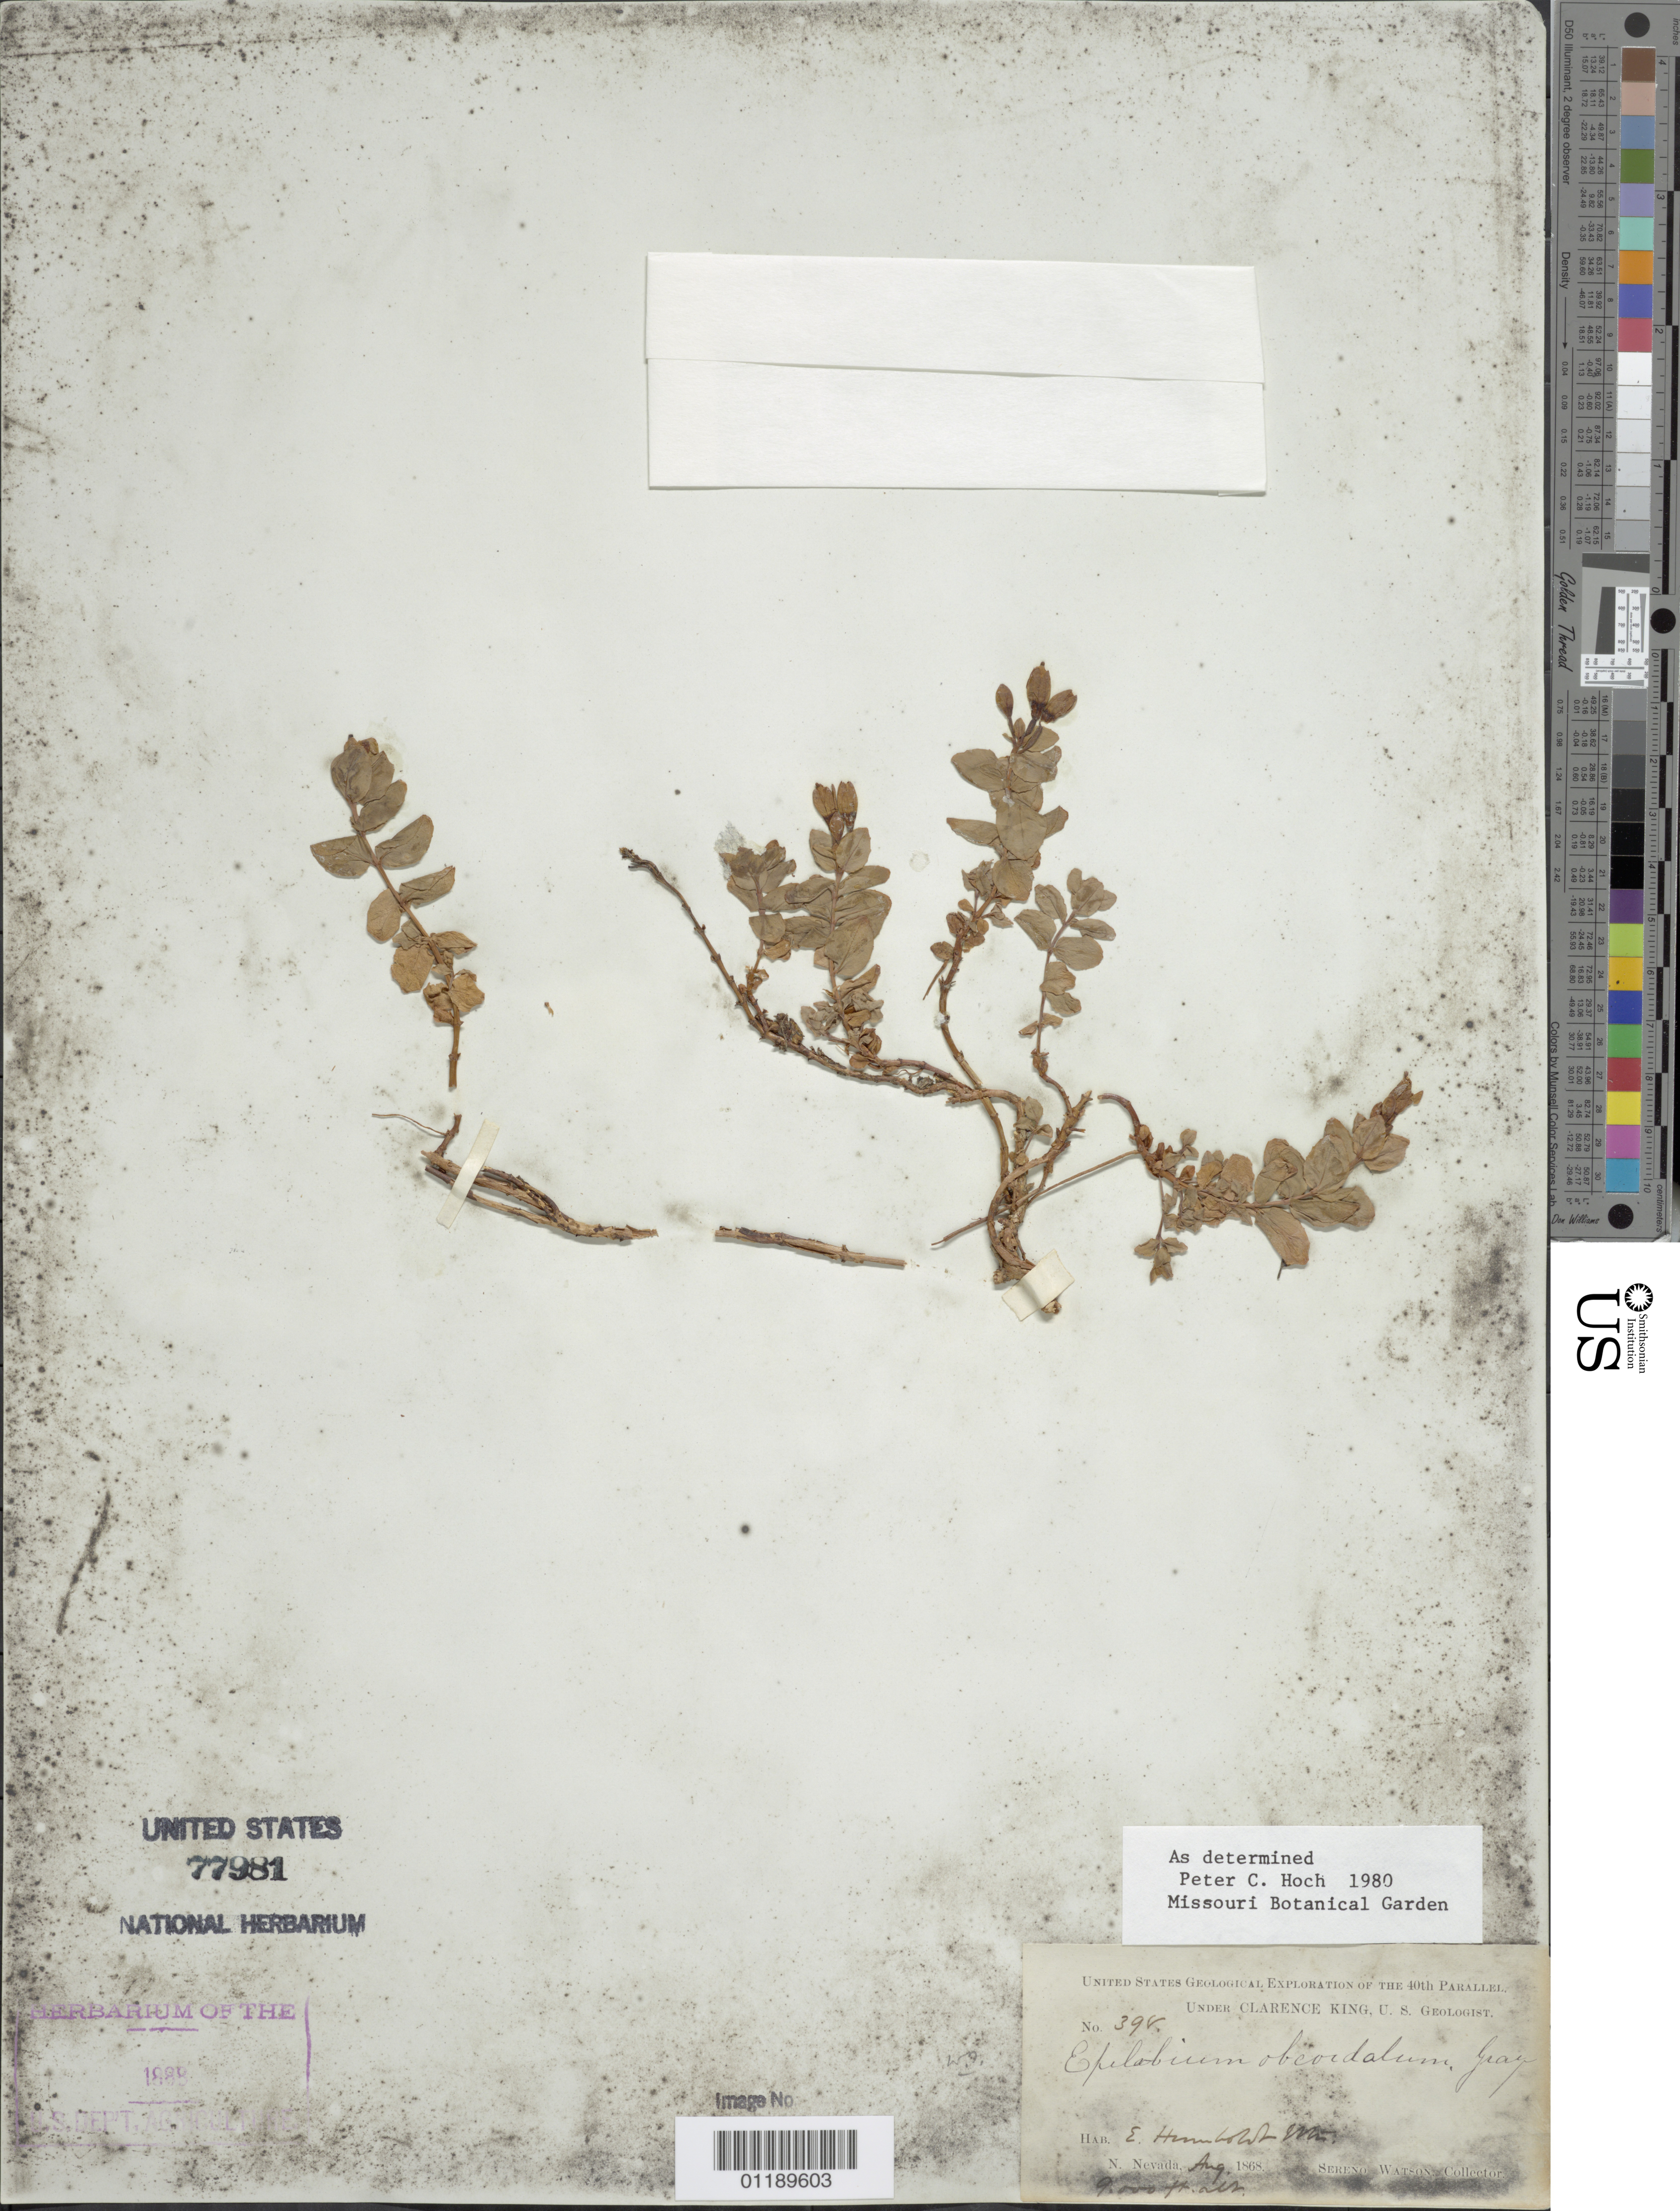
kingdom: Plantae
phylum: Tracheophyta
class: Magnoliopsida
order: Myrtales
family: Onagraceae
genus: Epilobium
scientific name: Epilobium obcordatum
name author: A. Gray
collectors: S. Watson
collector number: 398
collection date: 1868-08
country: United States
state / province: Nevada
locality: E. Humboldt Mts.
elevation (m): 2743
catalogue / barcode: US 77981